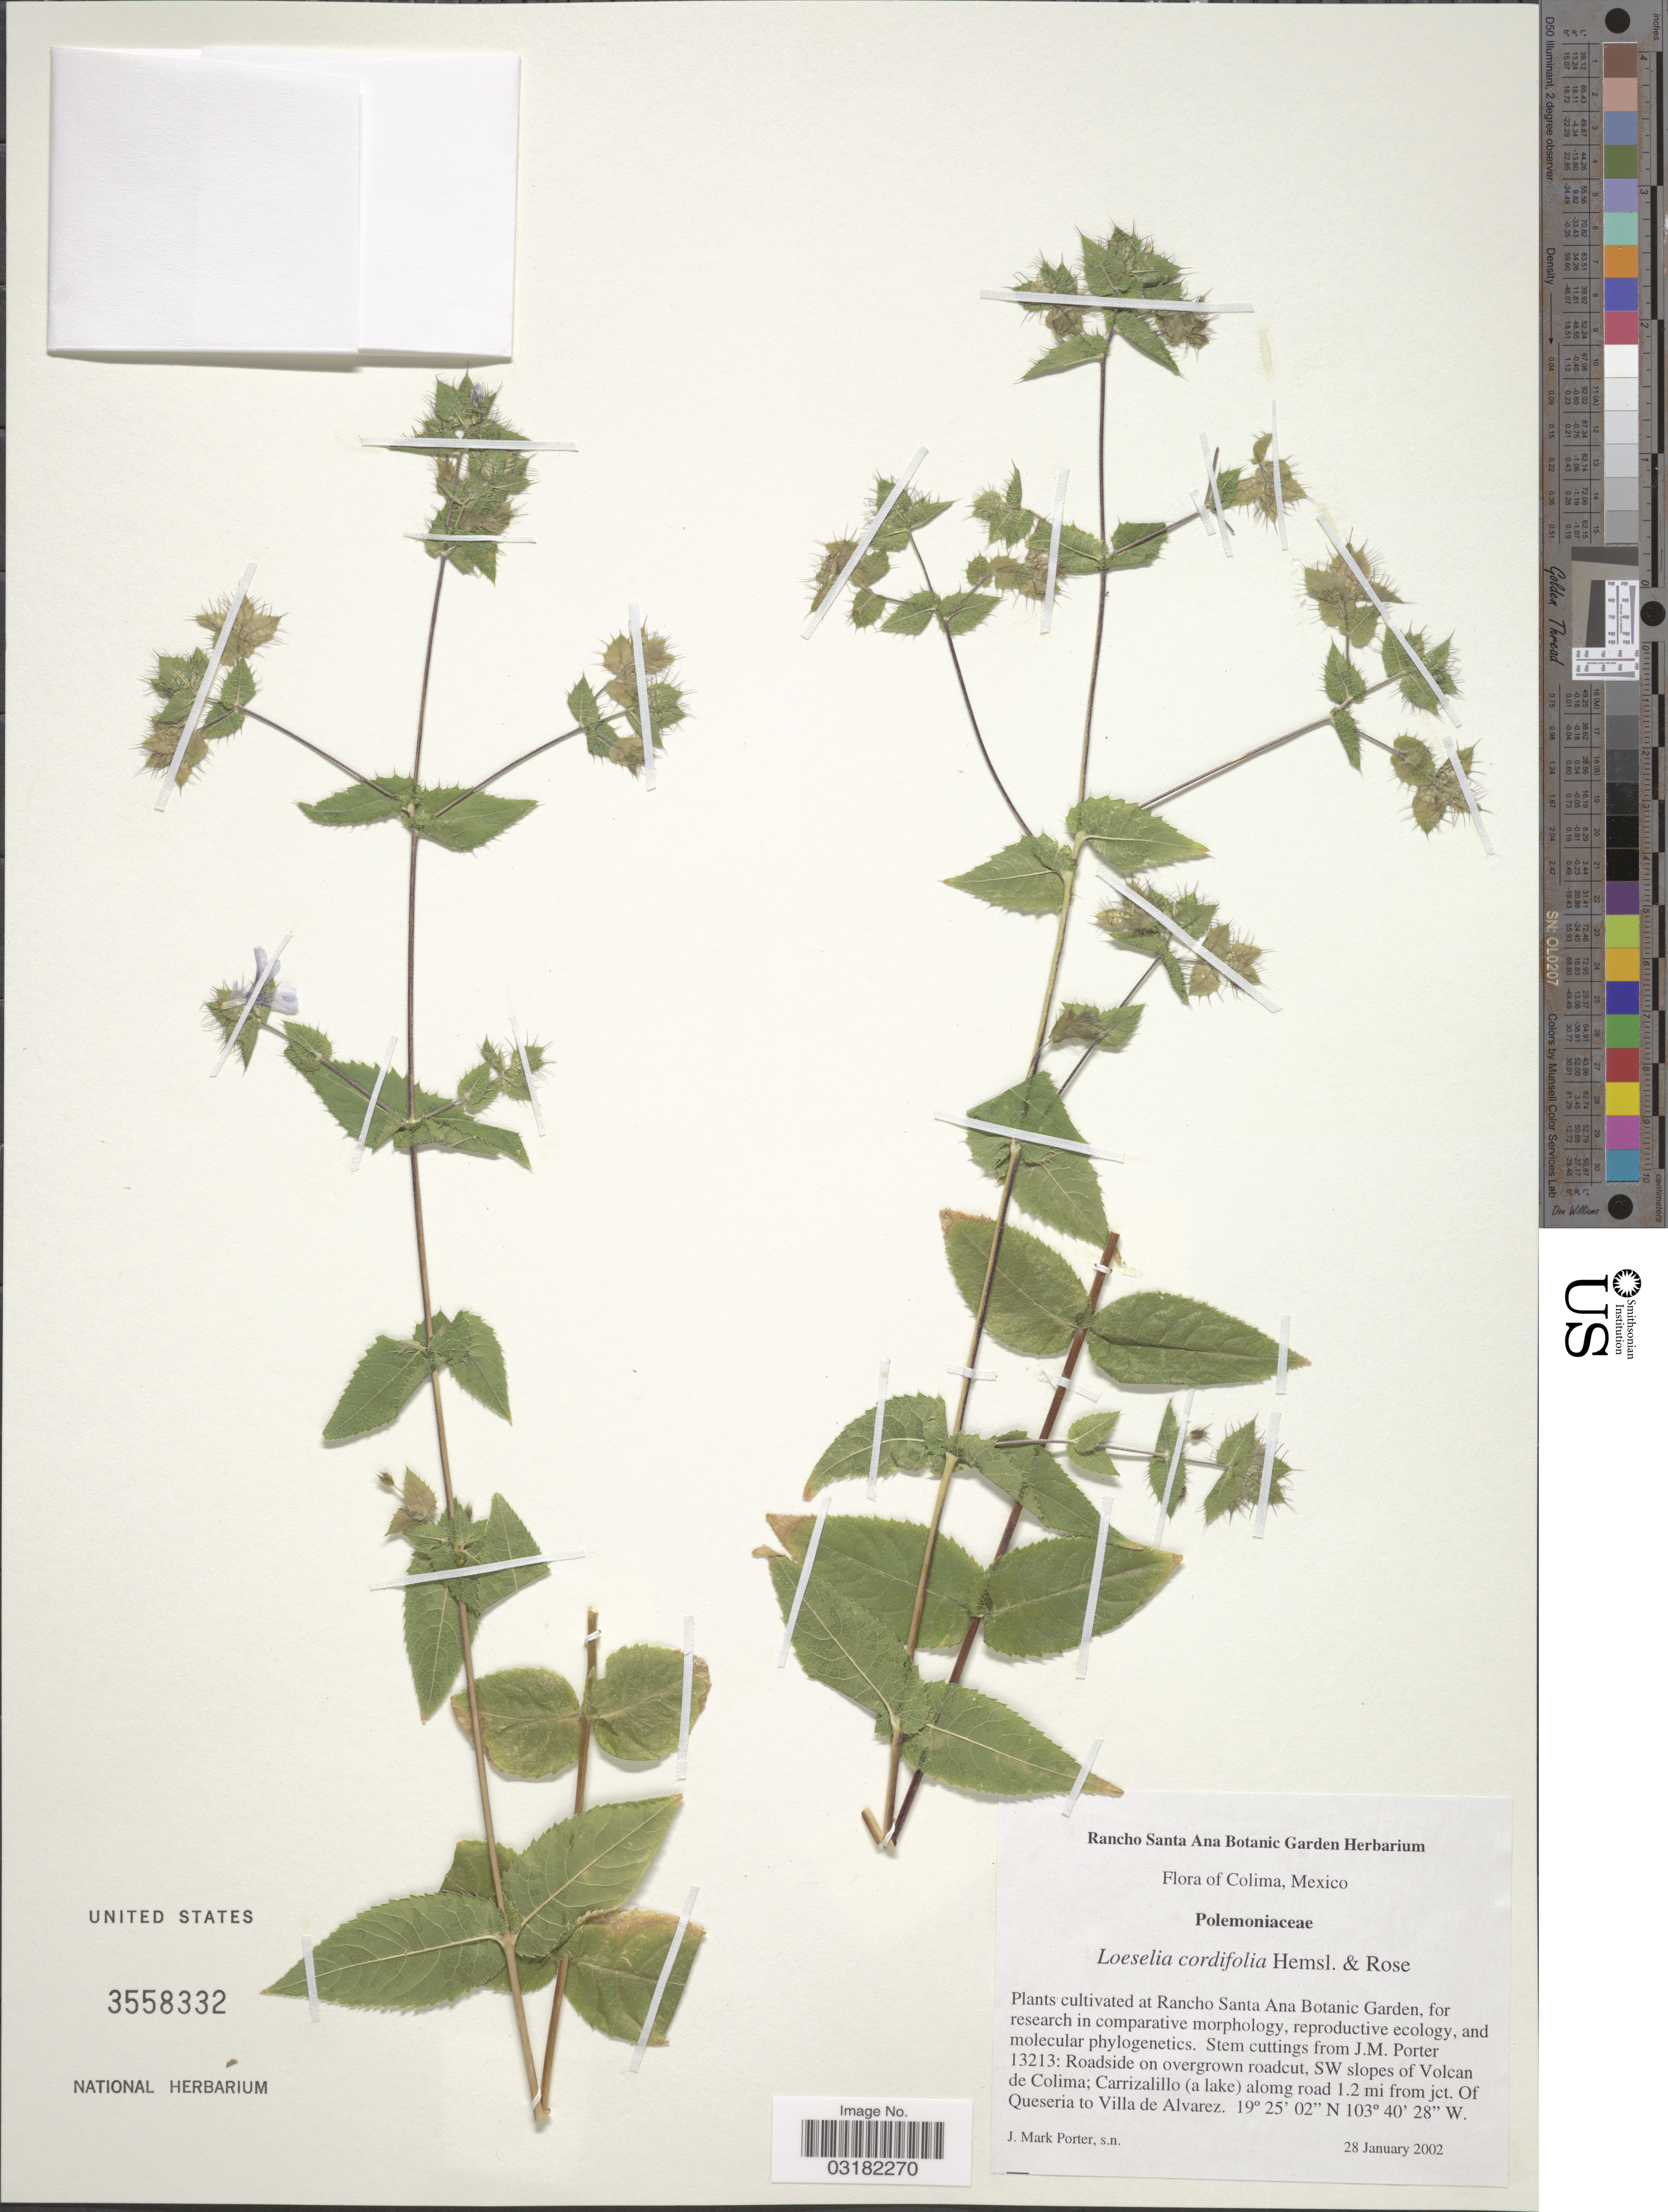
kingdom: Plantae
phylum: Tracheophyta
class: Magnoliopsida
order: Ericales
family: Polemoniaceae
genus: Loeselia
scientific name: Loeselia cordifolia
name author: Hemsl. & Rose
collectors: J. M. Porter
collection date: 2002-01-28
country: Mexico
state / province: Colima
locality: Cultivated at Rancho Santa Ana Botanic Garden.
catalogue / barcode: US 3558332